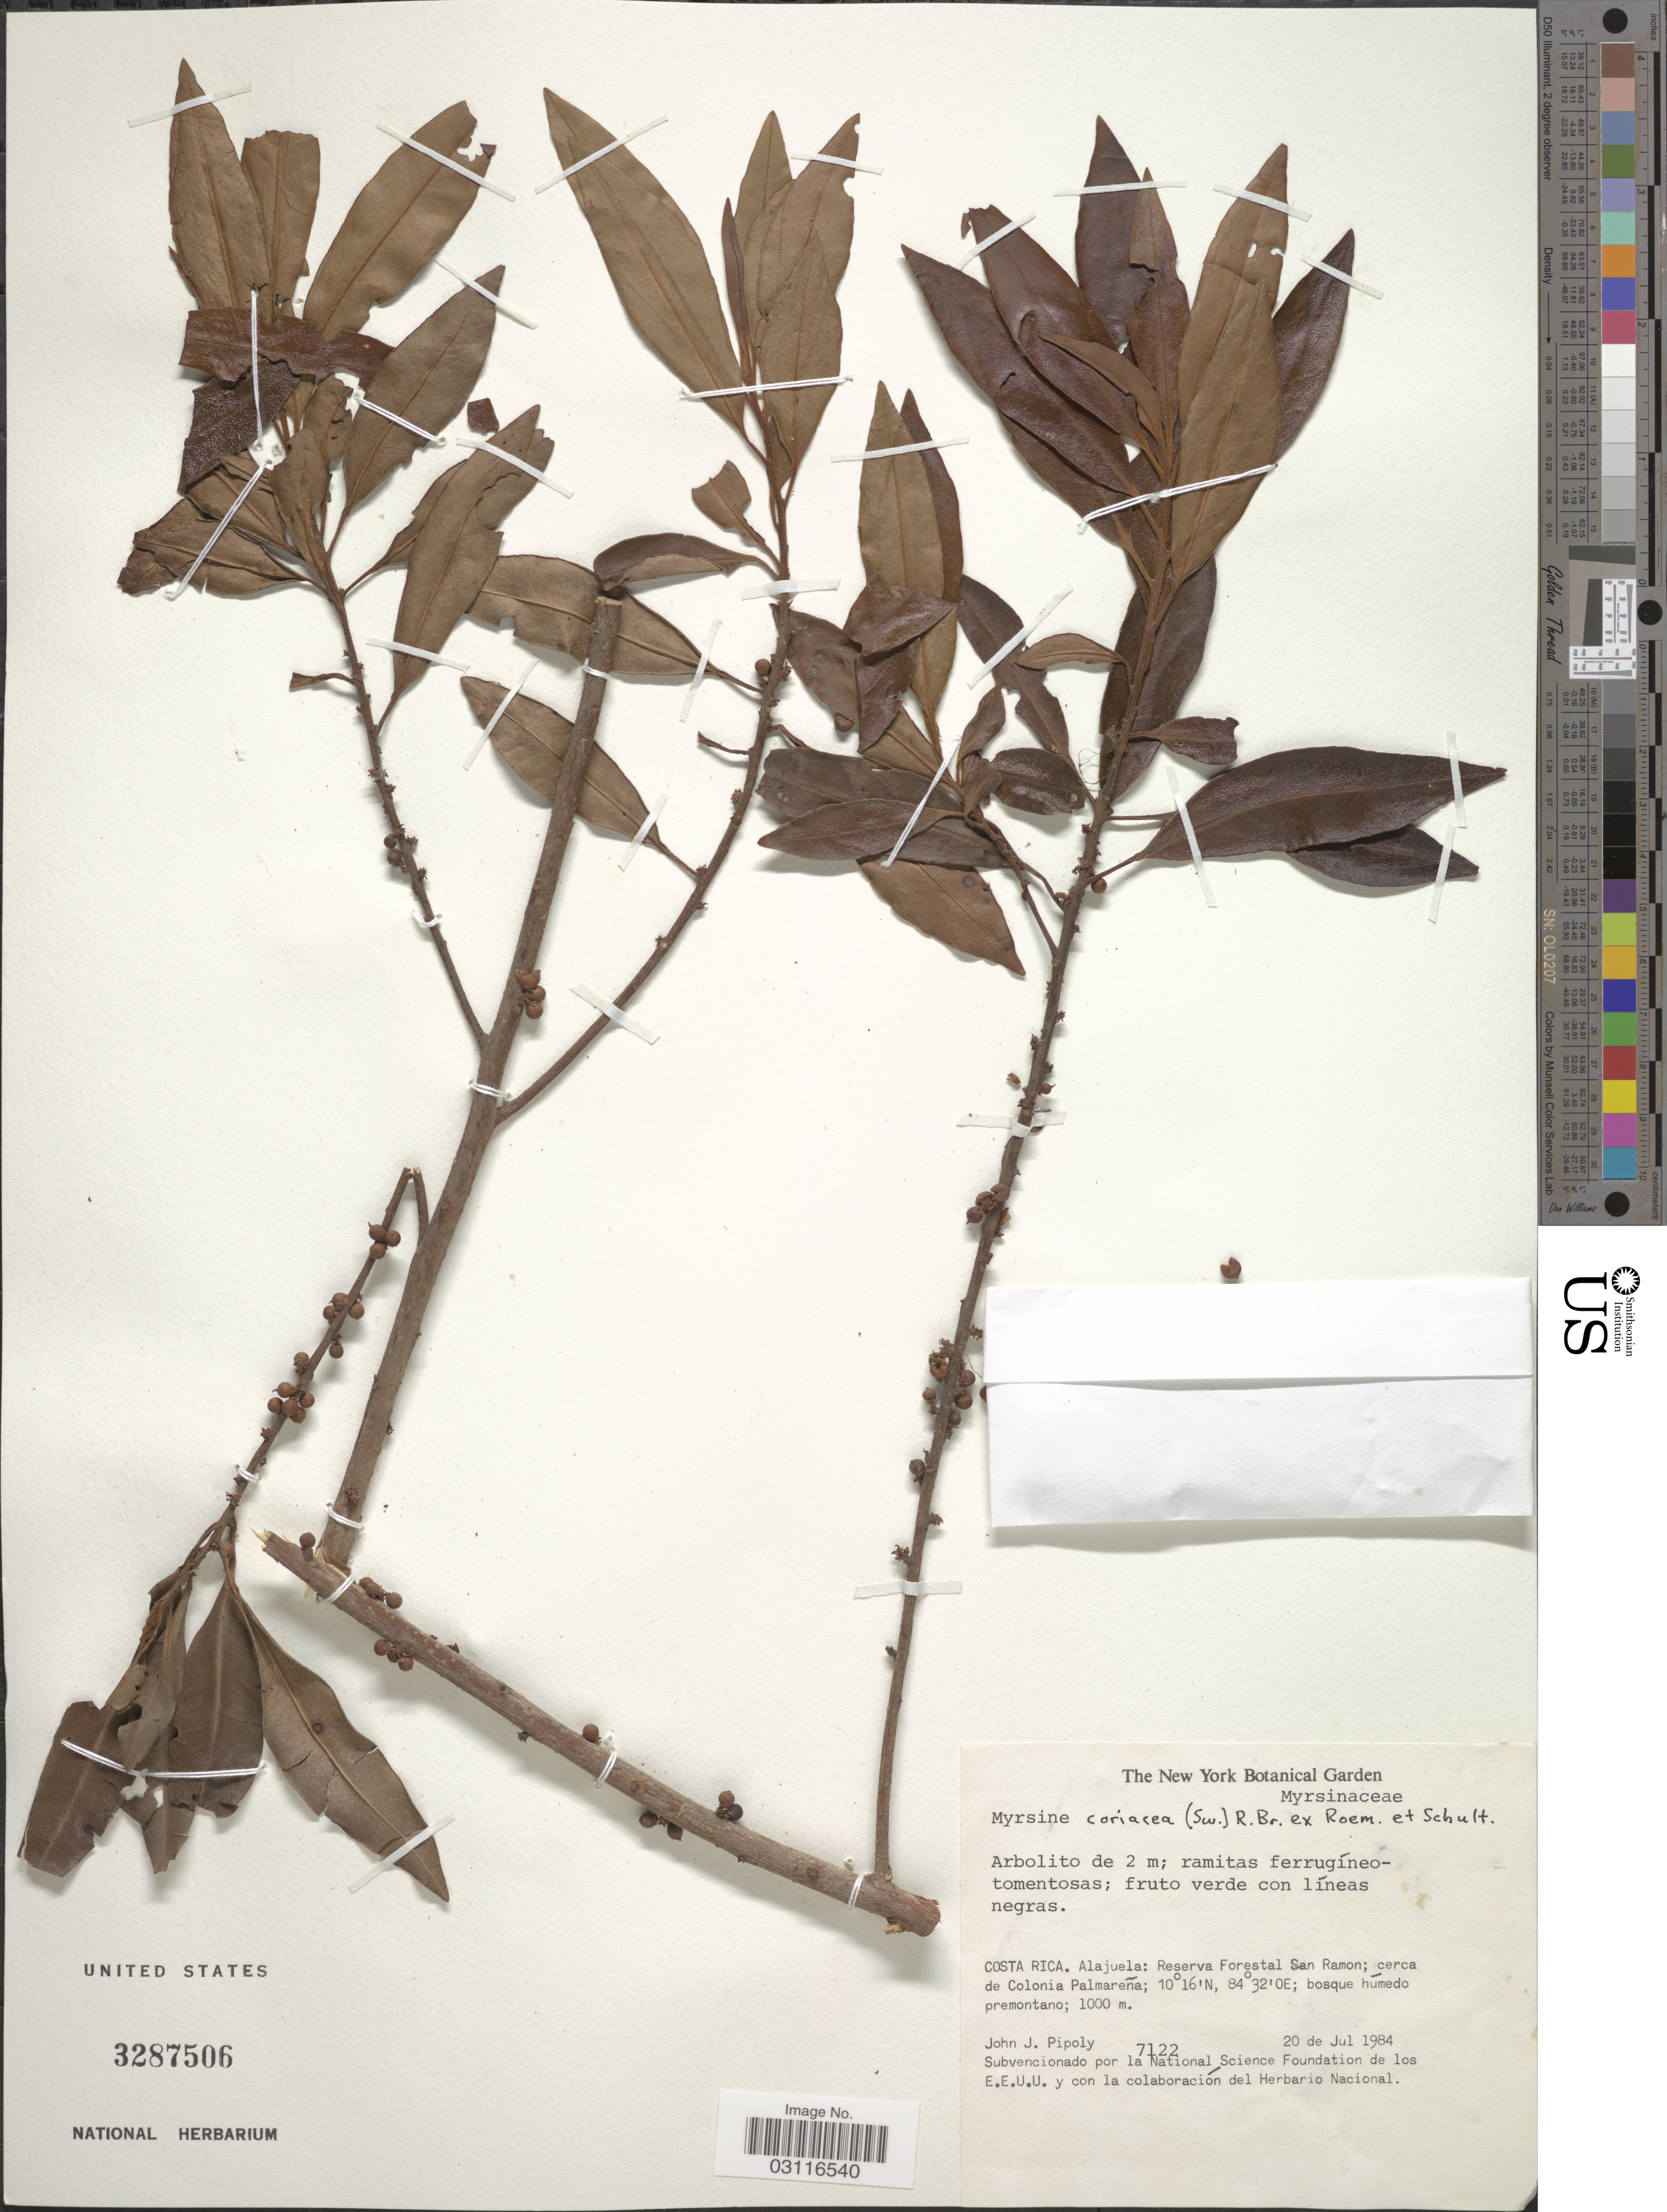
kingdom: Plantae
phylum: Tracheophyta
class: Magnoliopsida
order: Ericales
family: Primulaceae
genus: Myrsine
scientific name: Myrsine coriacea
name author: (Sw.) R. Br. ex Roem. & Schult.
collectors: J. J. Pipoly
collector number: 7122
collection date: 1984-07-20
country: Costa Rica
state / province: Alajuela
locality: Forestal San Ramon; cerca de Coloni Palmareña.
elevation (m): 1000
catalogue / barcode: US 3287506